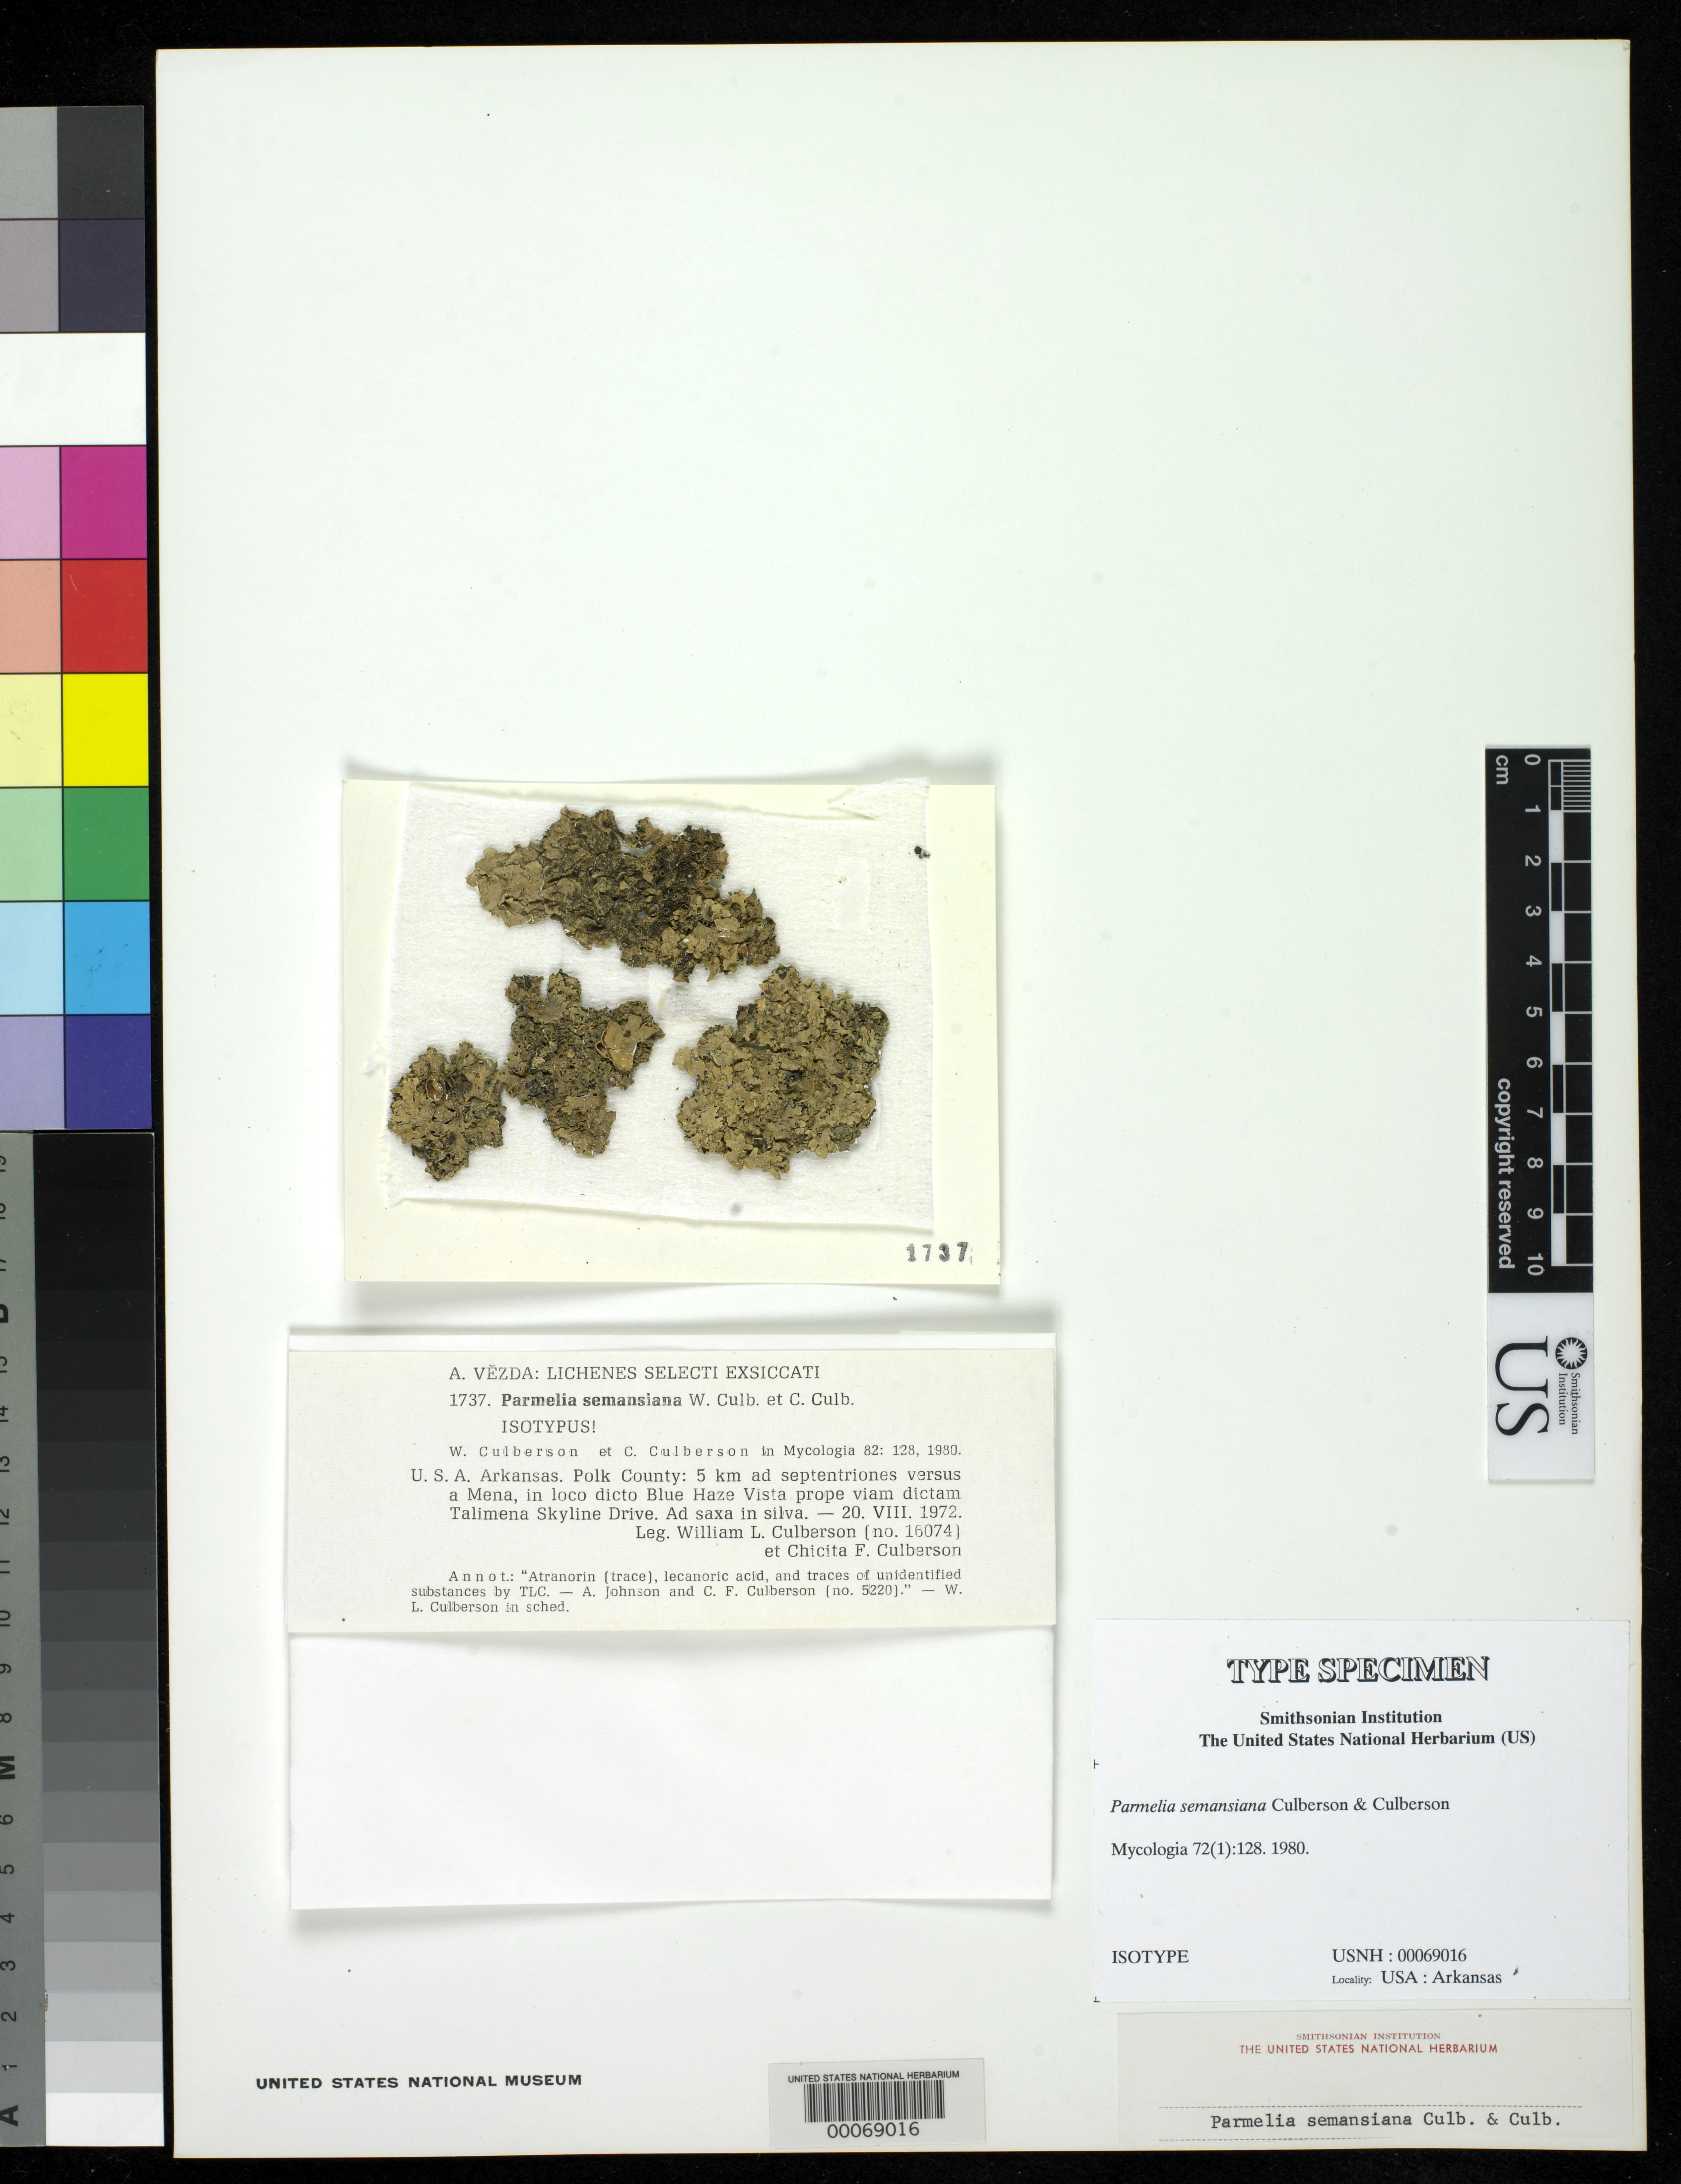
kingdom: Fungi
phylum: Ascomycota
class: Lecanoromycetes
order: Lecanorales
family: Parmeliaceae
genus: Parmelia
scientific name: Parmelia semansiana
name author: W.L. Culb. & C.F. Culb.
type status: Isotype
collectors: W. Culberson & C. F. Culberson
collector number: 16074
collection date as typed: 20 Aug 1972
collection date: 1972-08-20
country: United States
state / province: Arkansas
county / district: Polk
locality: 5 km Mena, in local distr. Blue Haze Vista, Talimena Skyline Drive.